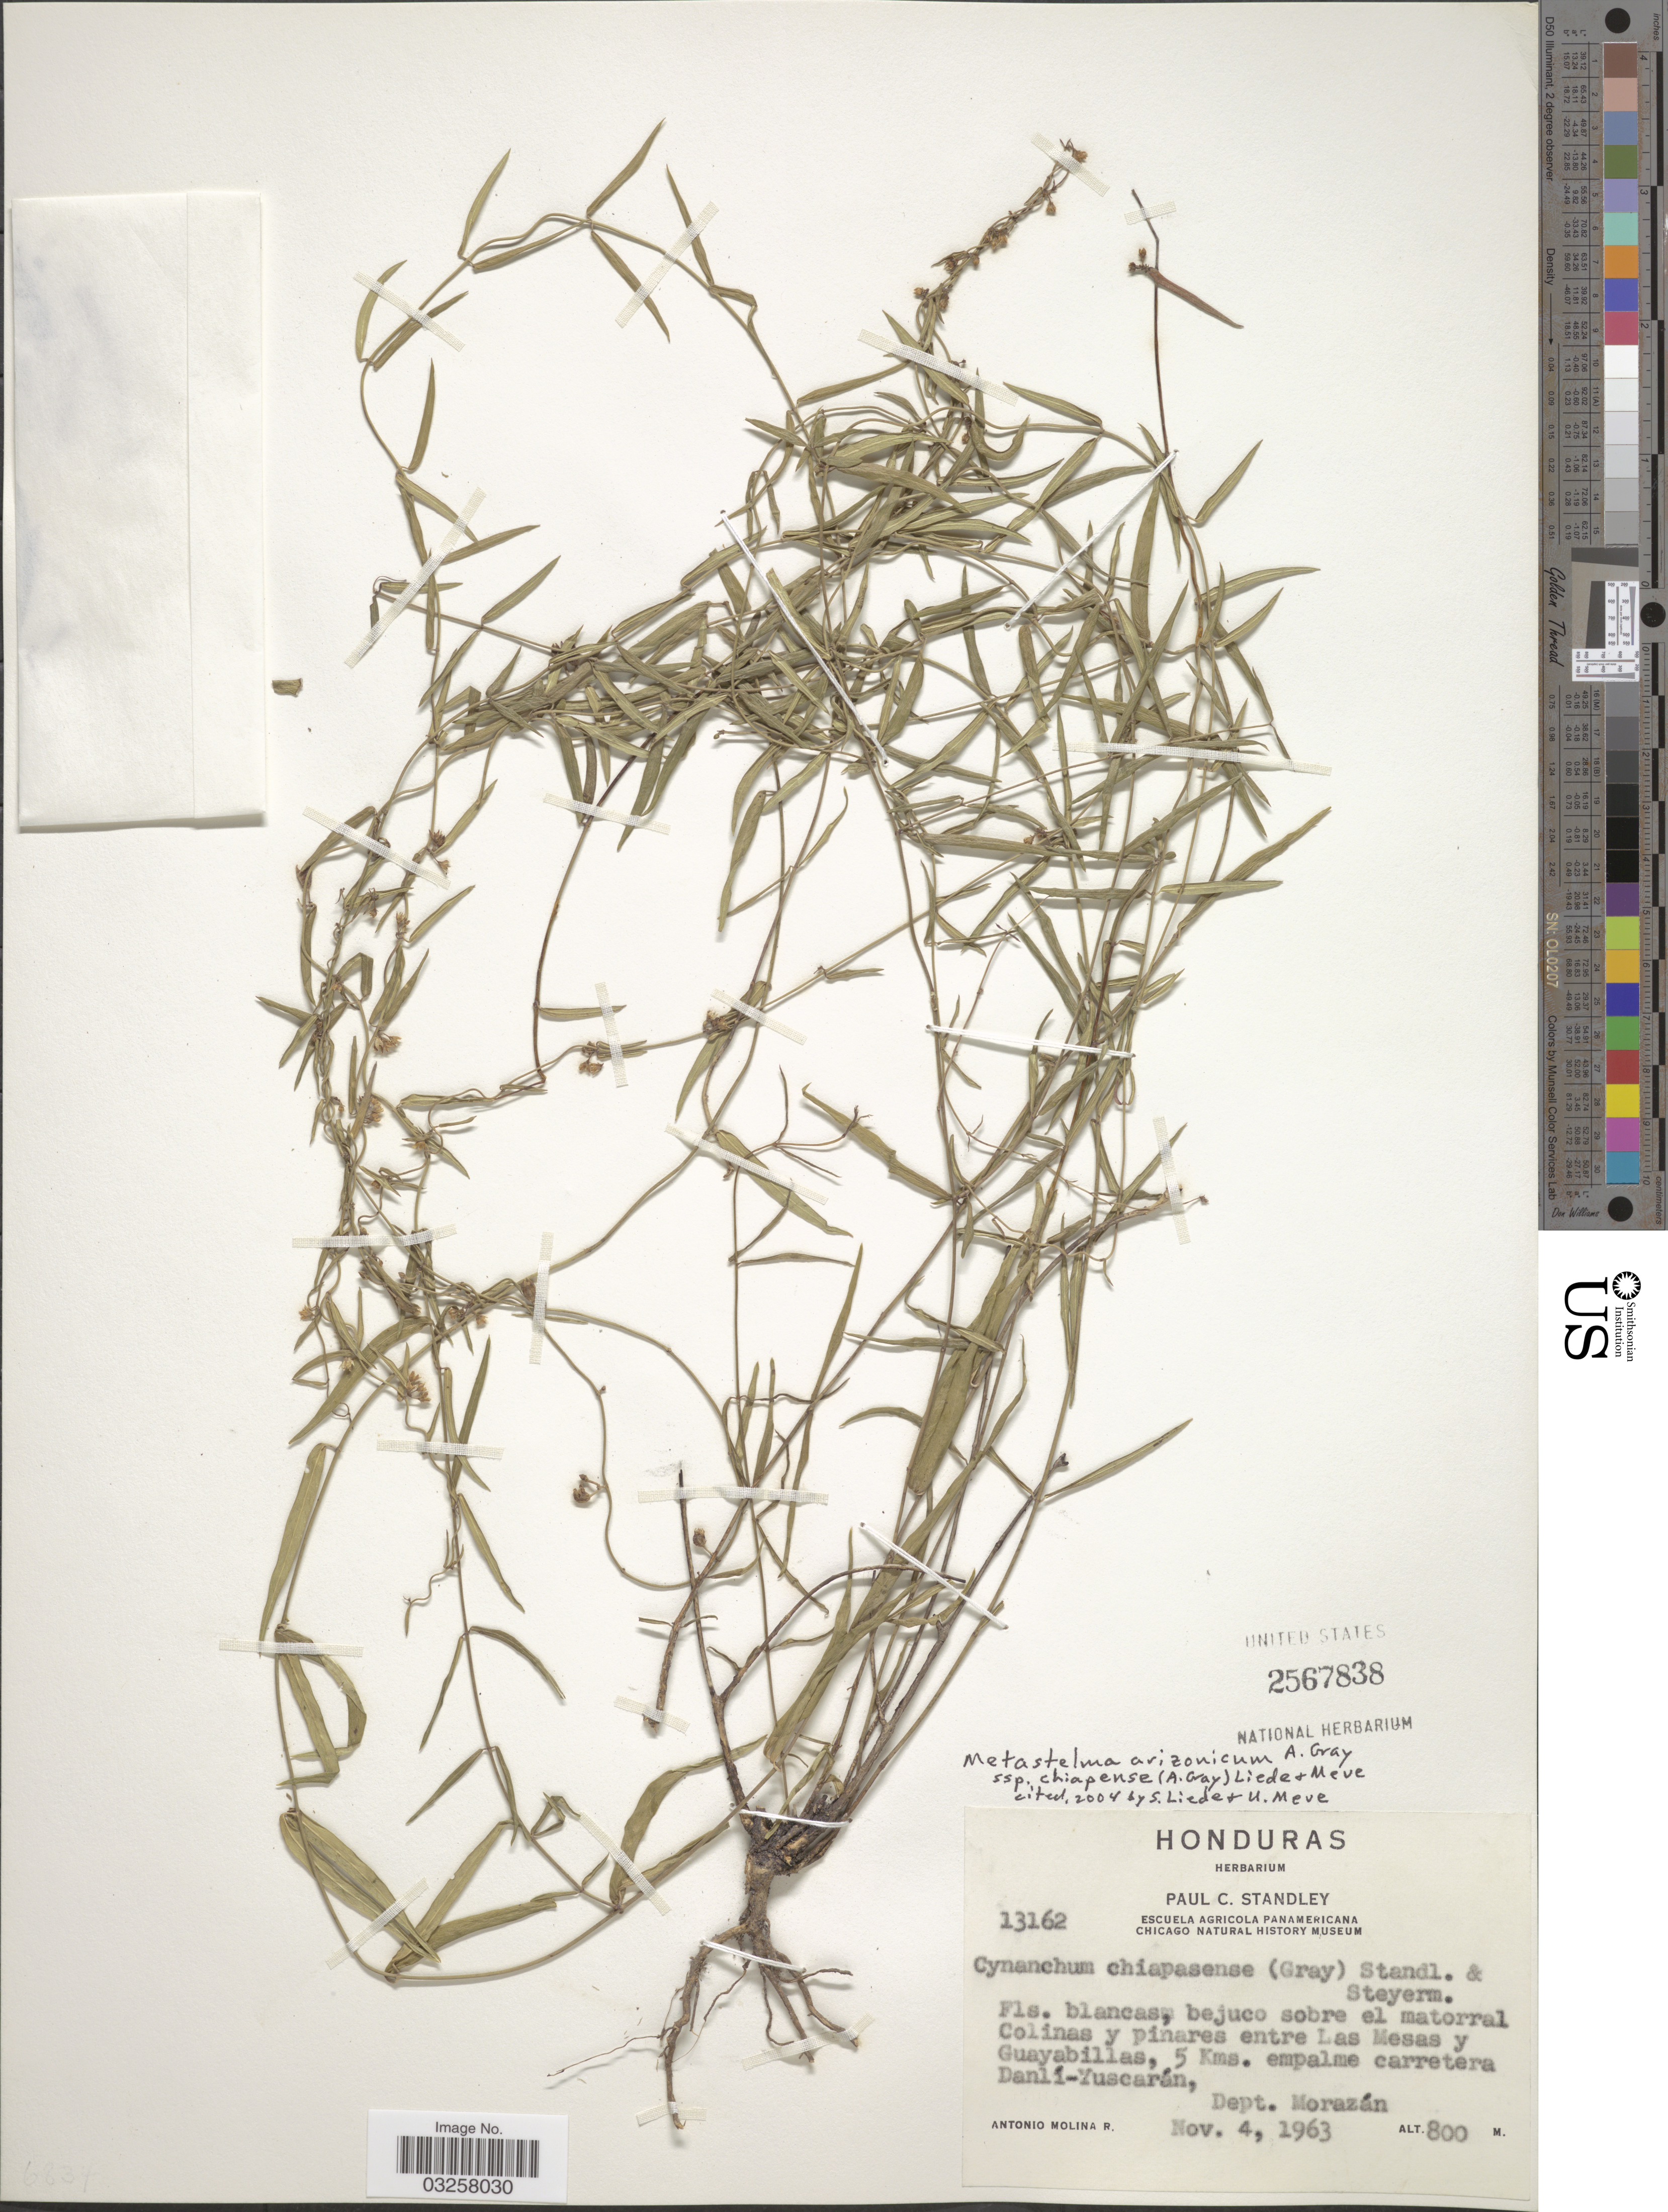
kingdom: Plantae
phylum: Tracheophyta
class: Magnoliopsida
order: Gentianales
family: Apocynaceae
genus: Metastelma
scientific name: Metastelma arizonicum subsp. chiapense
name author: (A. Gray) Liede & Meve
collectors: A. Molina R.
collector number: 13162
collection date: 1963-11-04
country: Honduras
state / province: Fco. Morazán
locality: Colinas y pinares entre Las Mesas y Guayabillas, 5 Kms. empalme carretera Danlí-Yuscarán, Dept. Morazán.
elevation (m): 800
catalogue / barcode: US 2567838